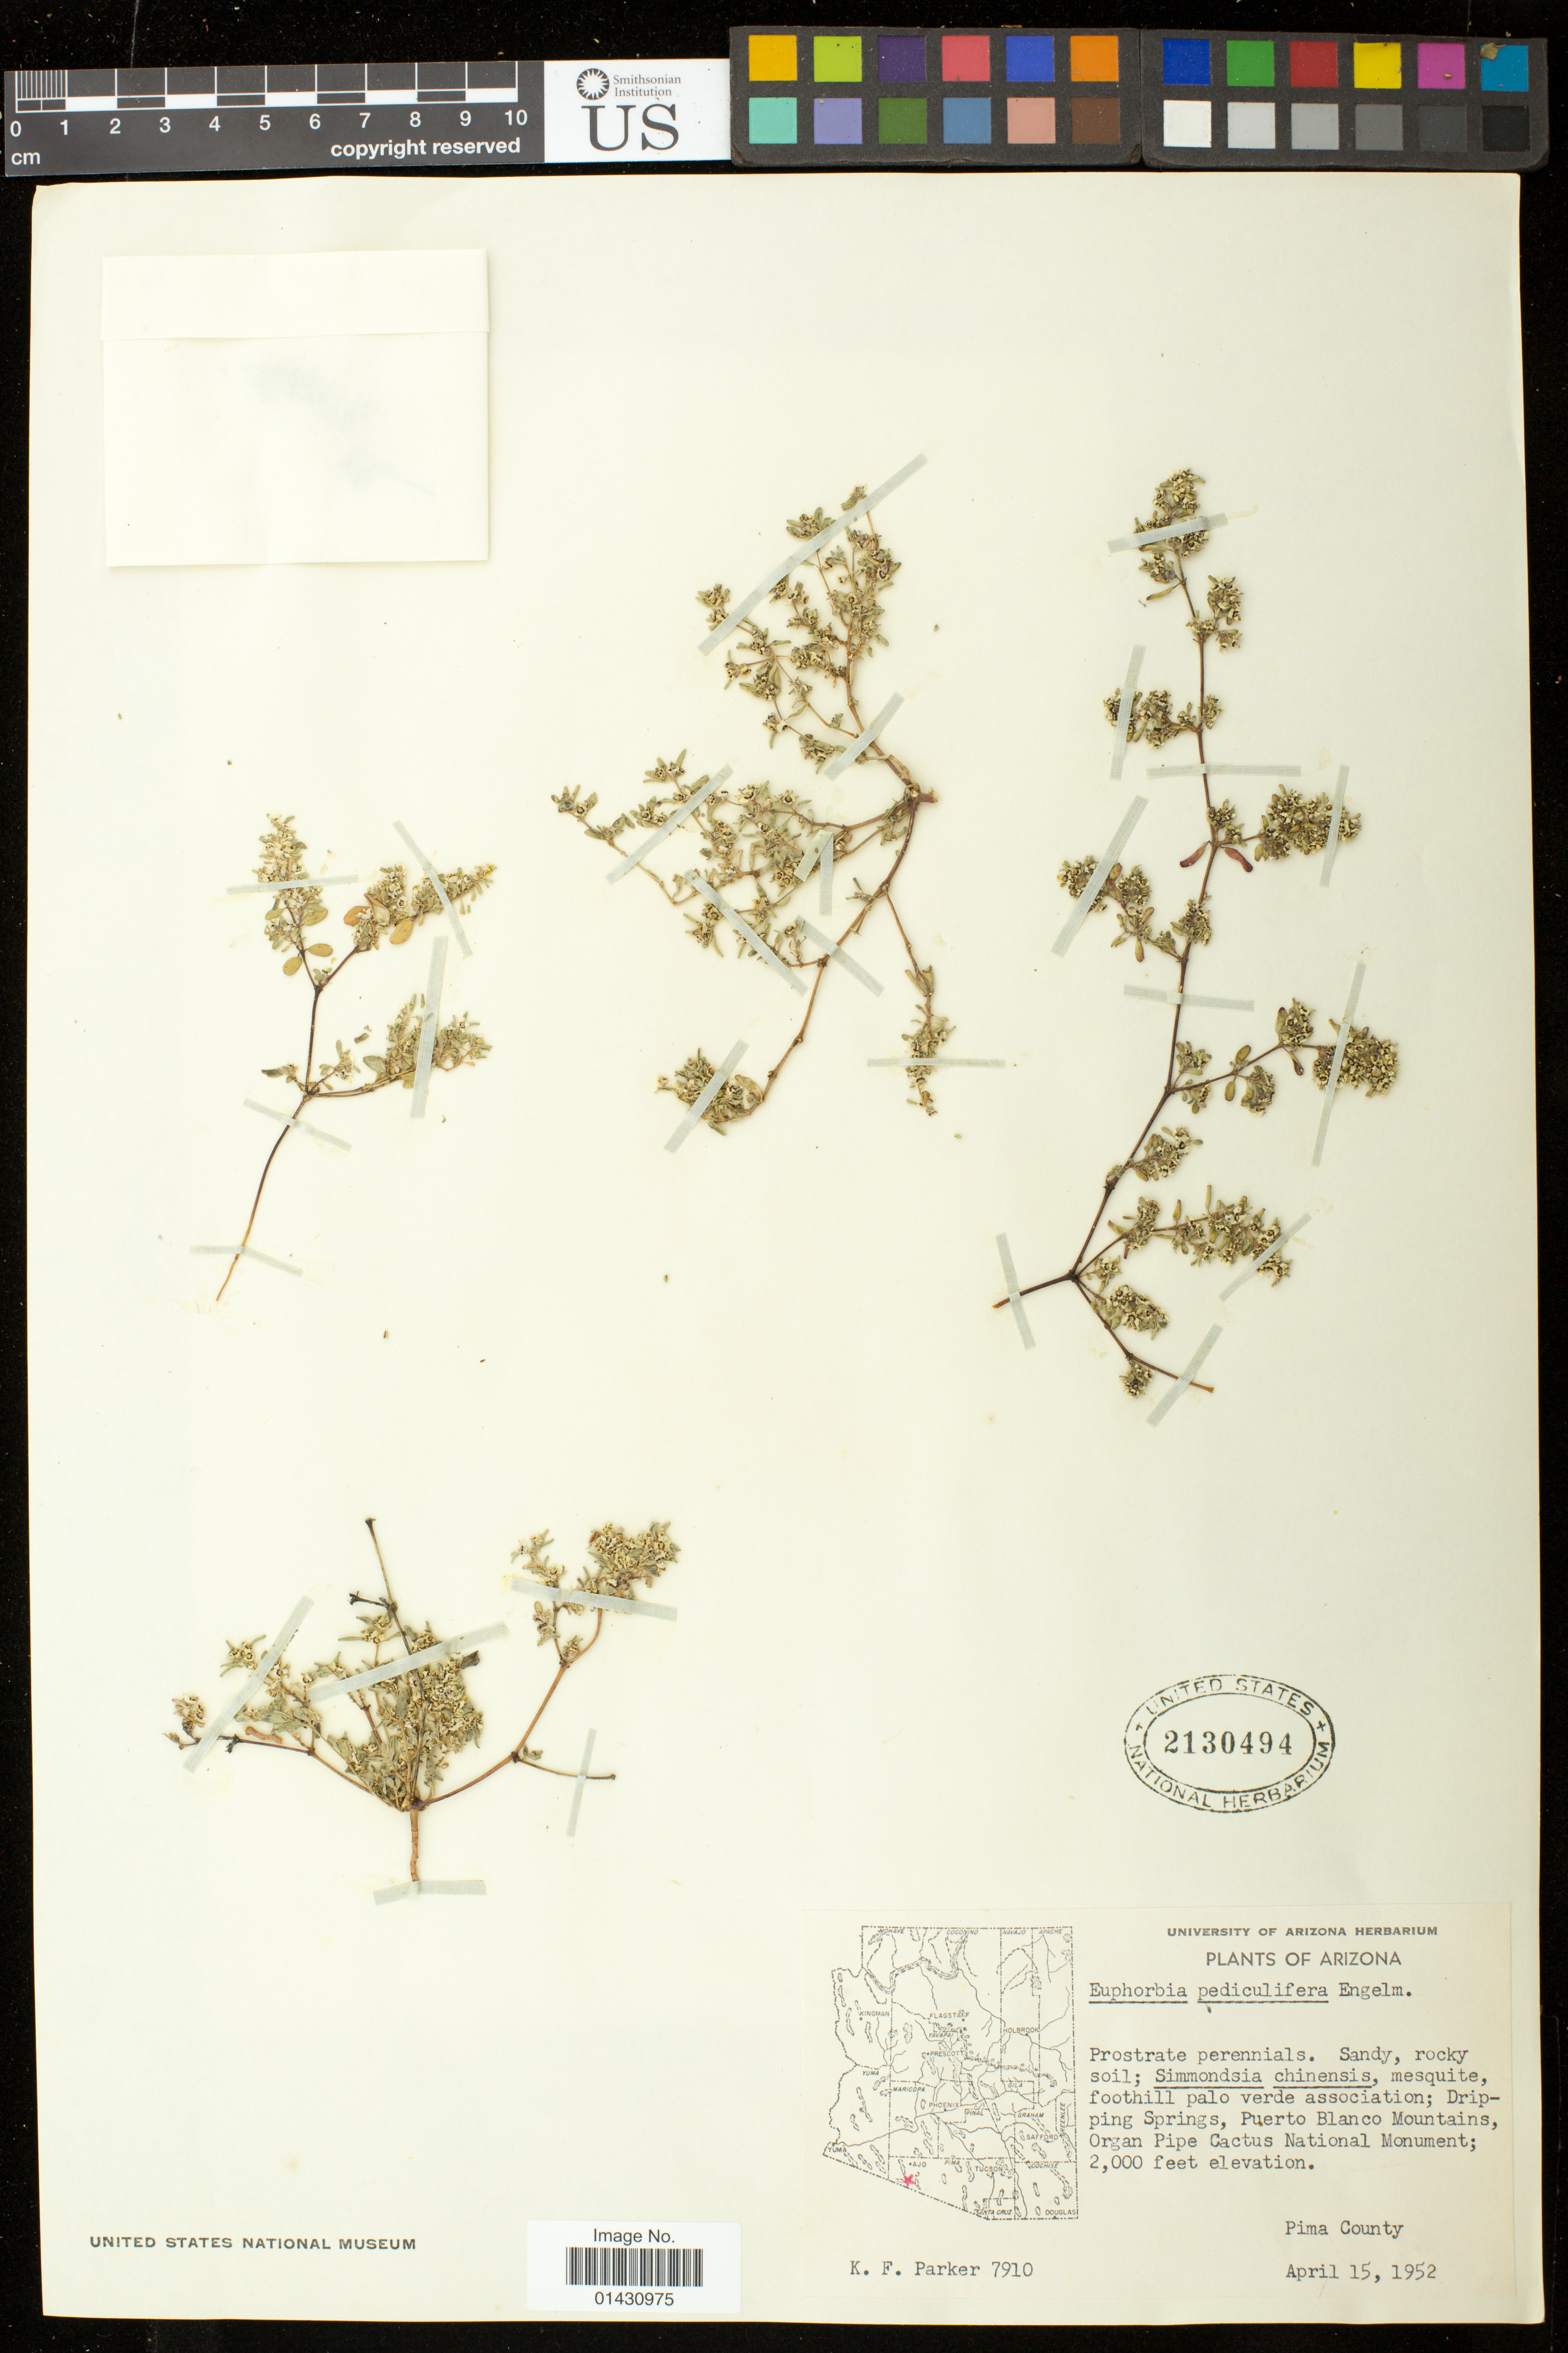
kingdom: Plantae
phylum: Tracheophyta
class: Magnoliopsida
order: Malpighiales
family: Euphorbiaceae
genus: Euphorbia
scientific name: Euphorbia pediculifera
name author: Engelm.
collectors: K. F. Parker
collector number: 7910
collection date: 1952-04-15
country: United States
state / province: Arizona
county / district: Pima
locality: Dripping Springs, Puerto Blanco Mountains, Organ Pipe Cactus National Monument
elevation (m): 610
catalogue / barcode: US 2130494